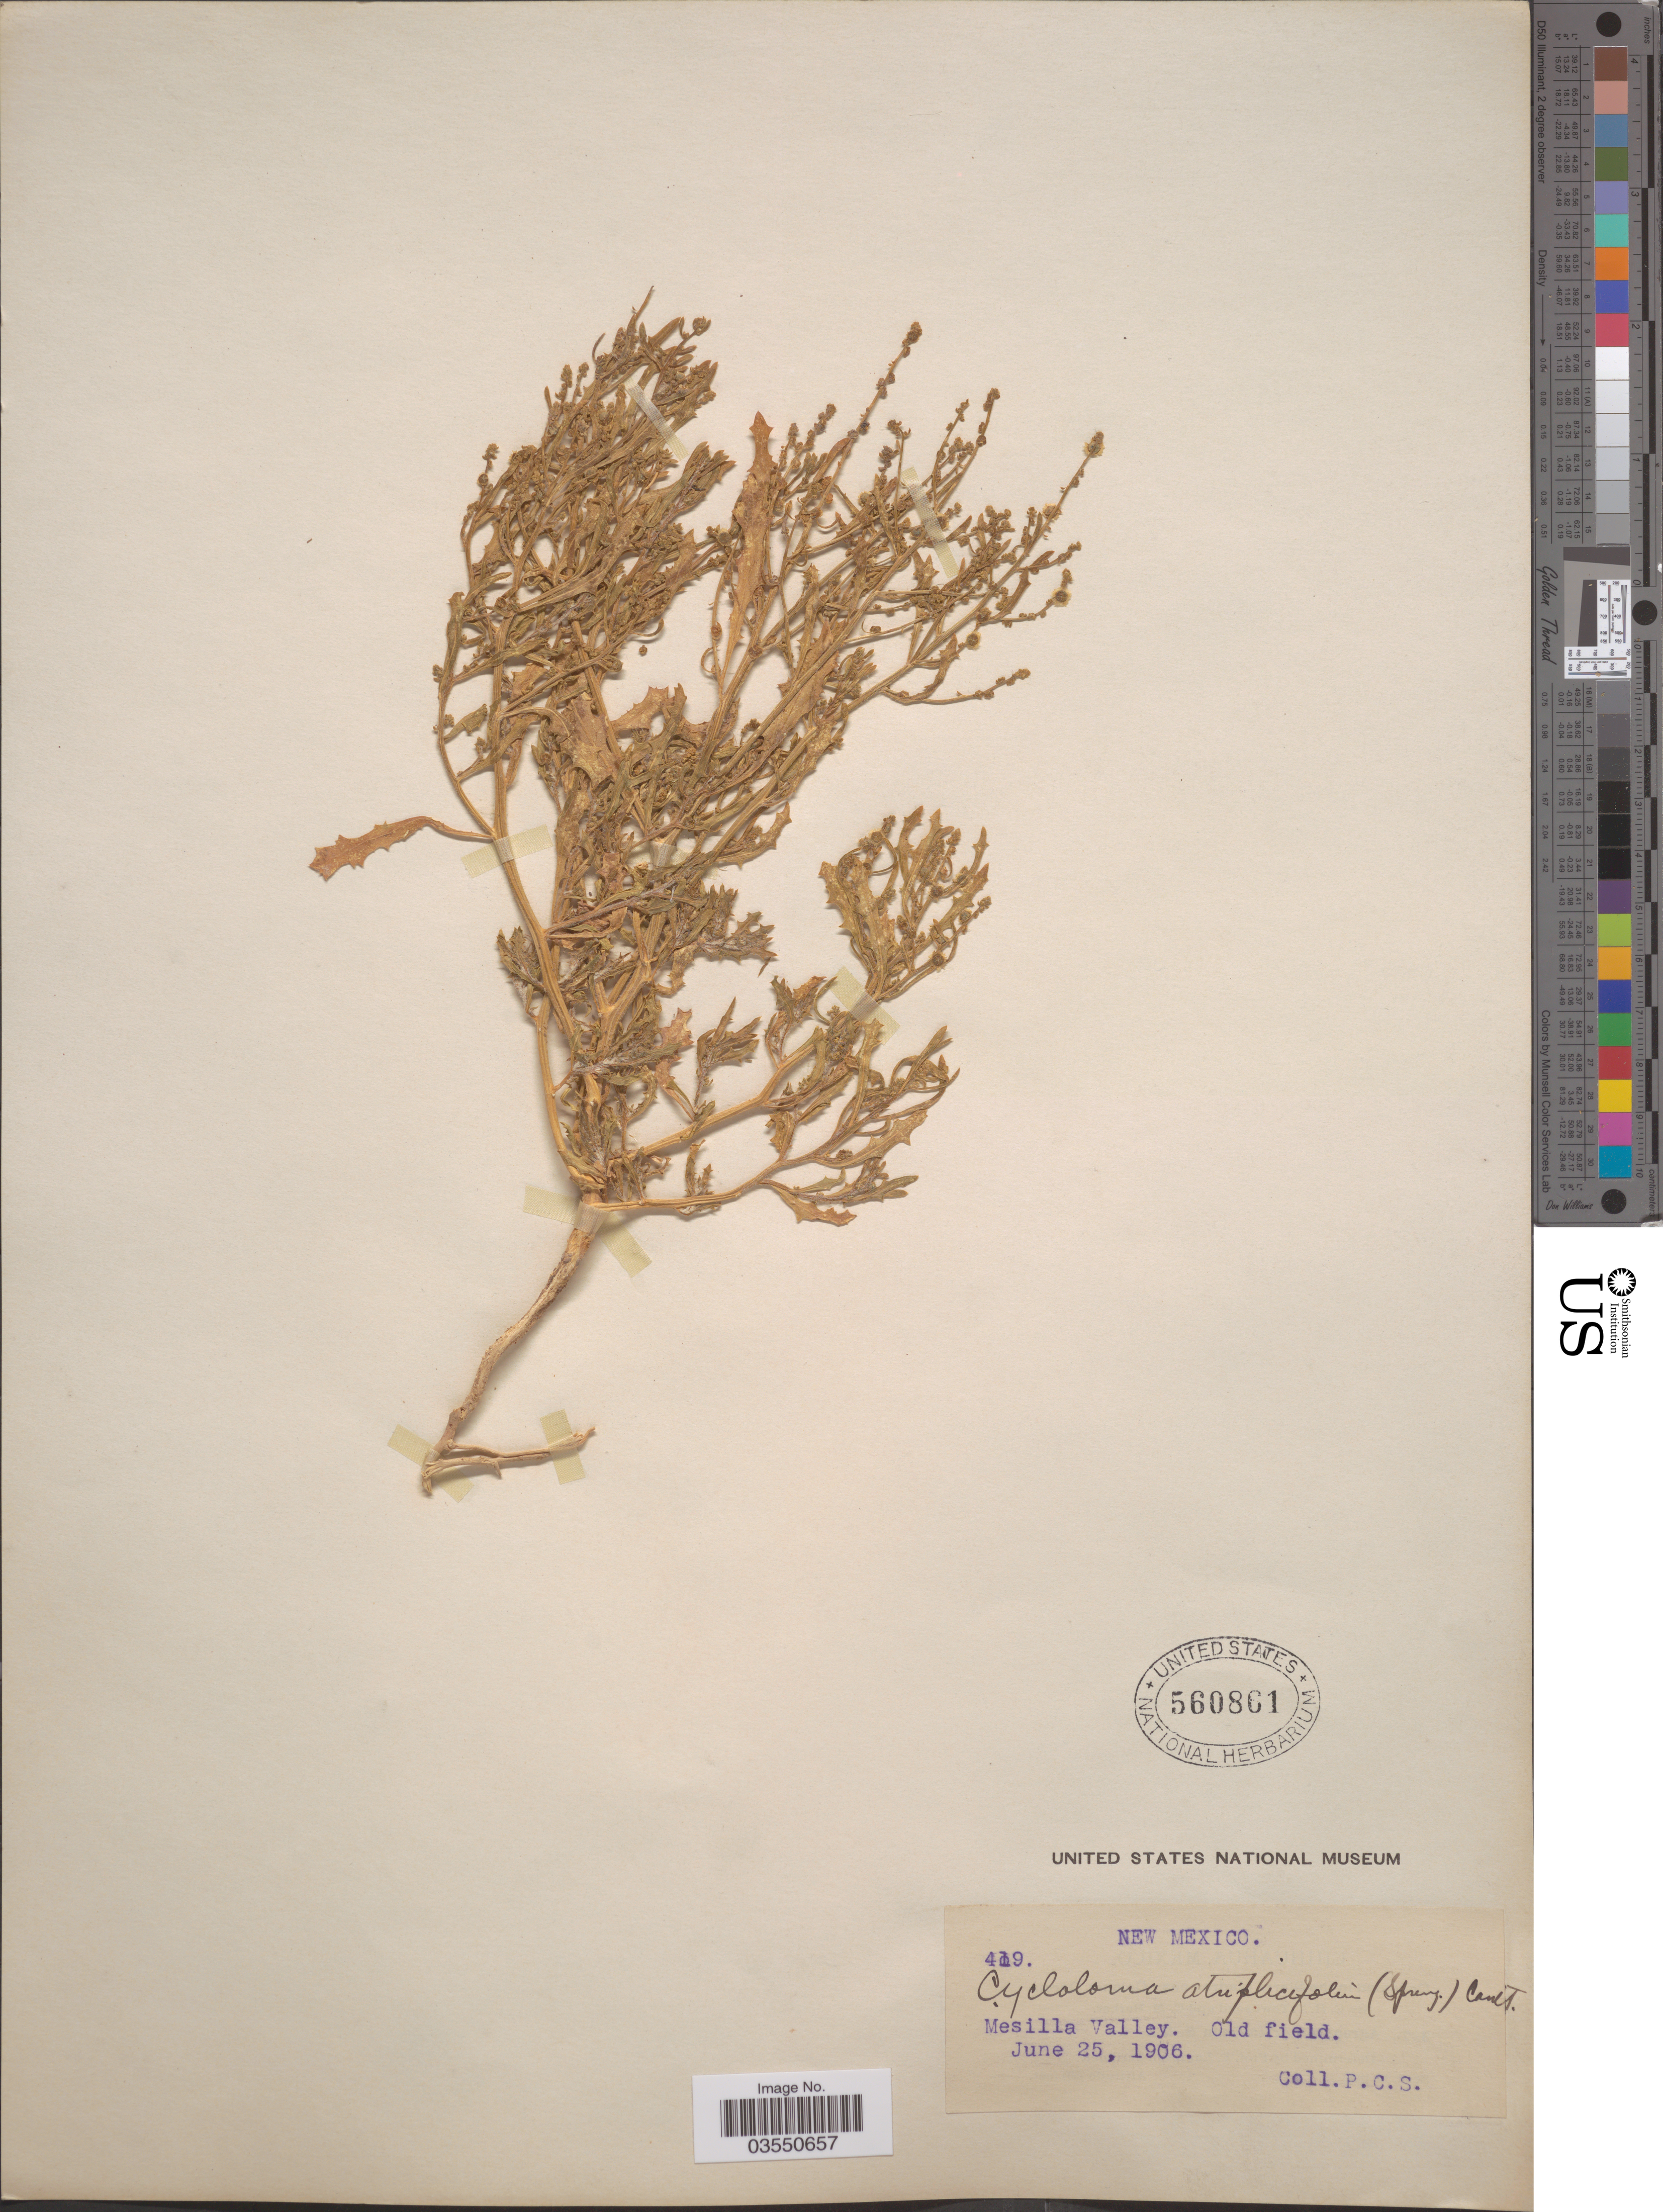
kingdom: Plantae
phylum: Tracheophyta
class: Magnoliopsida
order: Caryophyllales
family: Amaranthaceae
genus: Dysphania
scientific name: Dysphania atriplicifolia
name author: (Spreng.) G. Kadereit et al.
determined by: U.S. National Herbarium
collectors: P. C. S.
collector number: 419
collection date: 1906-06-25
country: United States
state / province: New Mexico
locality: Mesilla Valley. Old field.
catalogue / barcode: US 560861